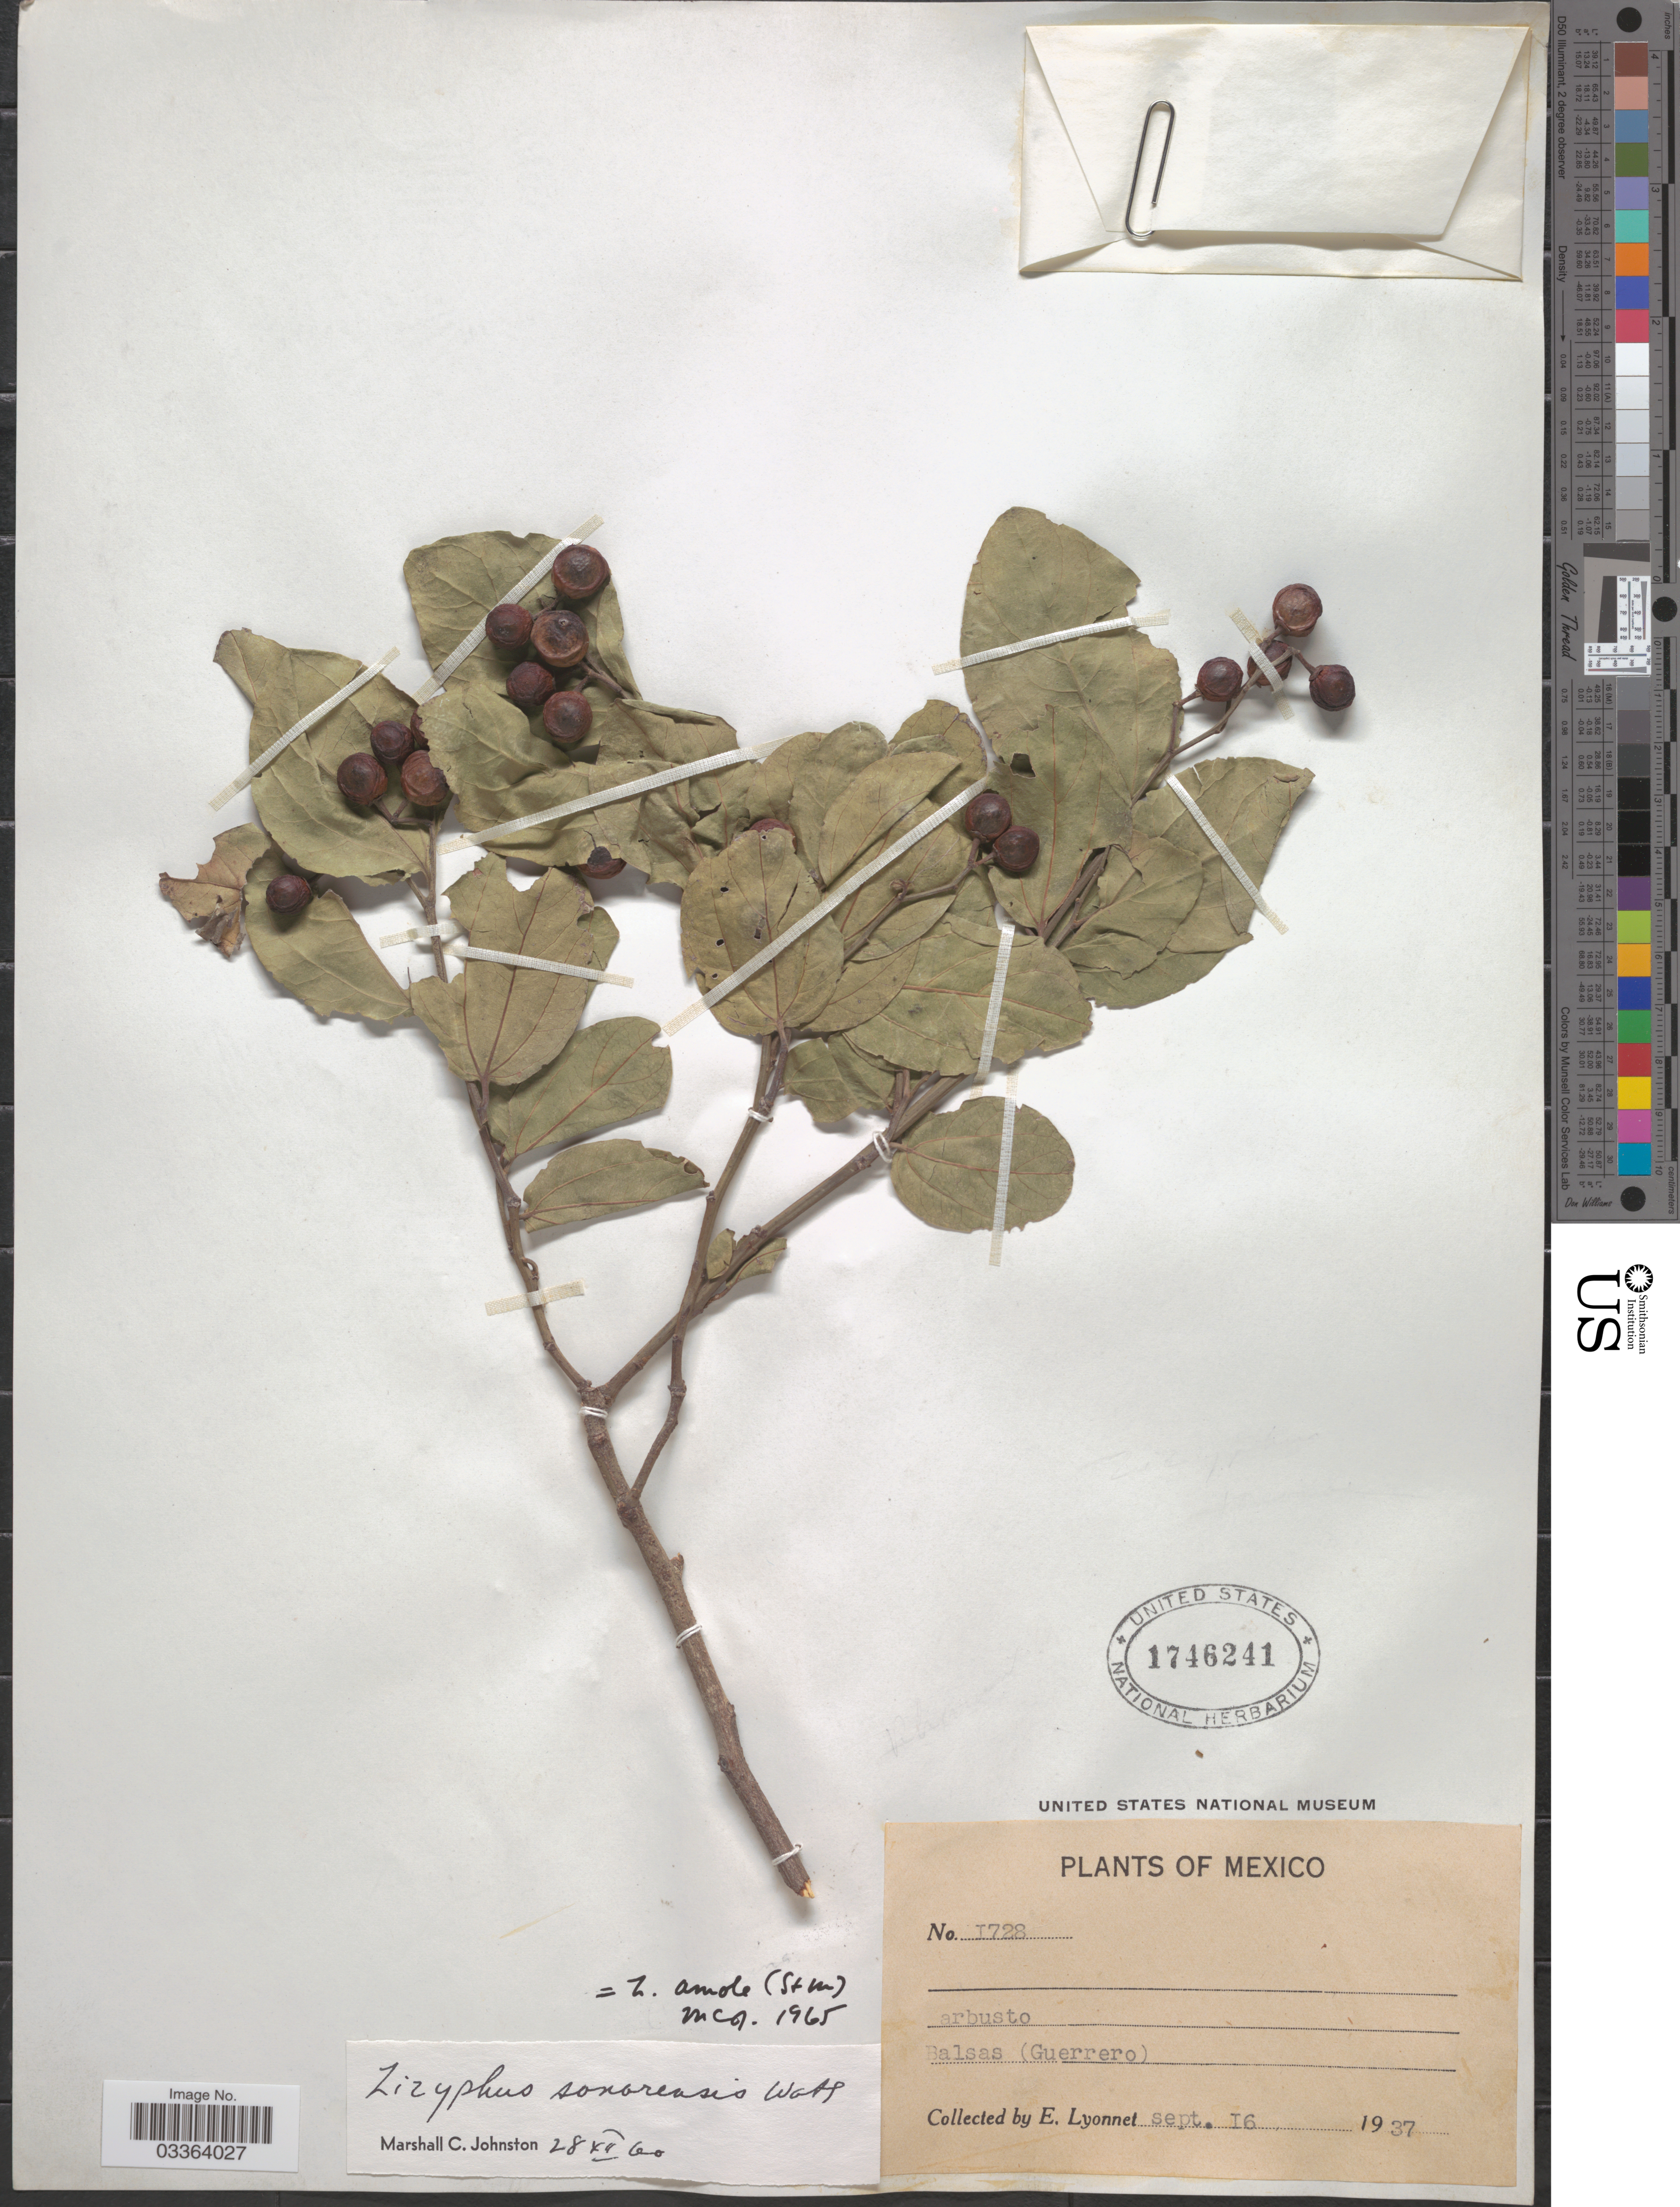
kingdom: Plantae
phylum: Tracheophyta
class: Magnoliopsida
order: Rosales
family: Rhamnaceae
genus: Sarcomphalus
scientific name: Sarcomphalus amole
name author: (Sessé & Moc.) Hauenschild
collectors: E. Lyonnet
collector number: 1728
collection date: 1937-09-16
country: Mexico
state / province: Guerrero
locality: Balsas.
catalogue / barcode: US 1746241